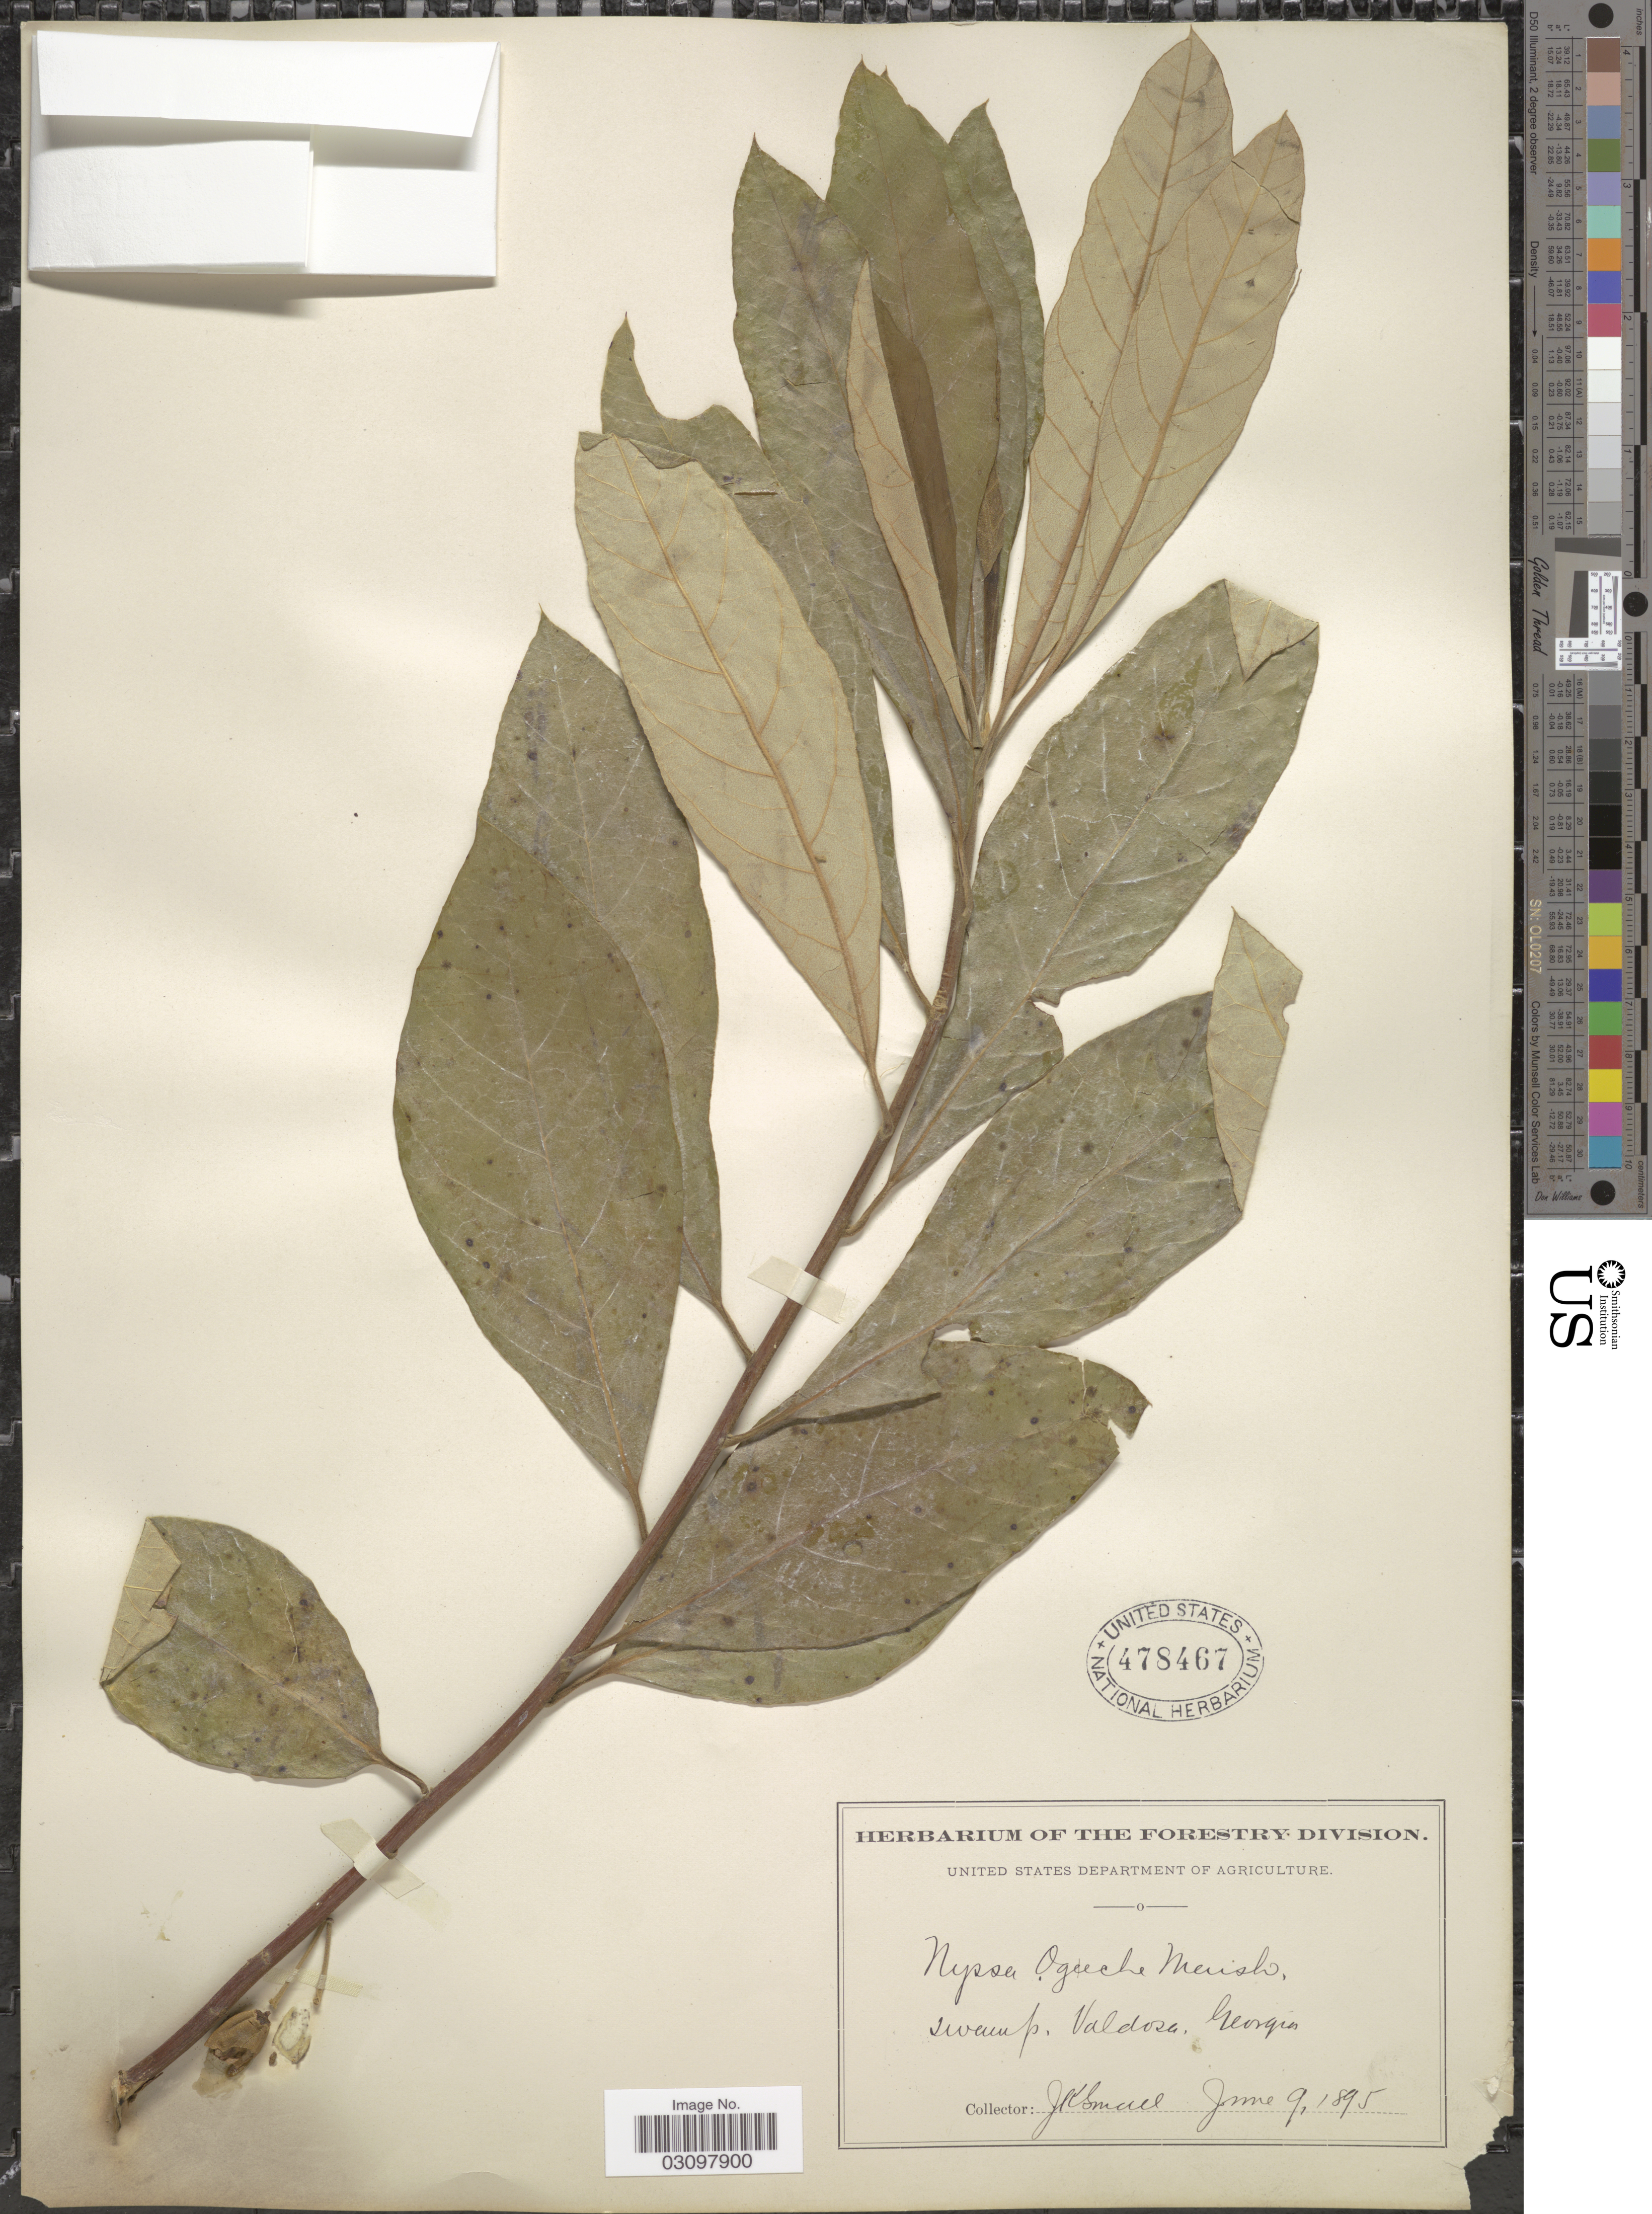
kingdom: Plantae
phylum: Tracheophyta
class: Magnoliopsida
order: Cornales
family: Nyssaceae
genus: Nyssa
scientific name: Nyssa ogeche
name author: W. Bartram ex Marshall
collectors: J. K. Small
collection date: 1895-06-09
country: United States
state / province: Georgia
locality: Valdosa.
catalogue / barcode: US 478467